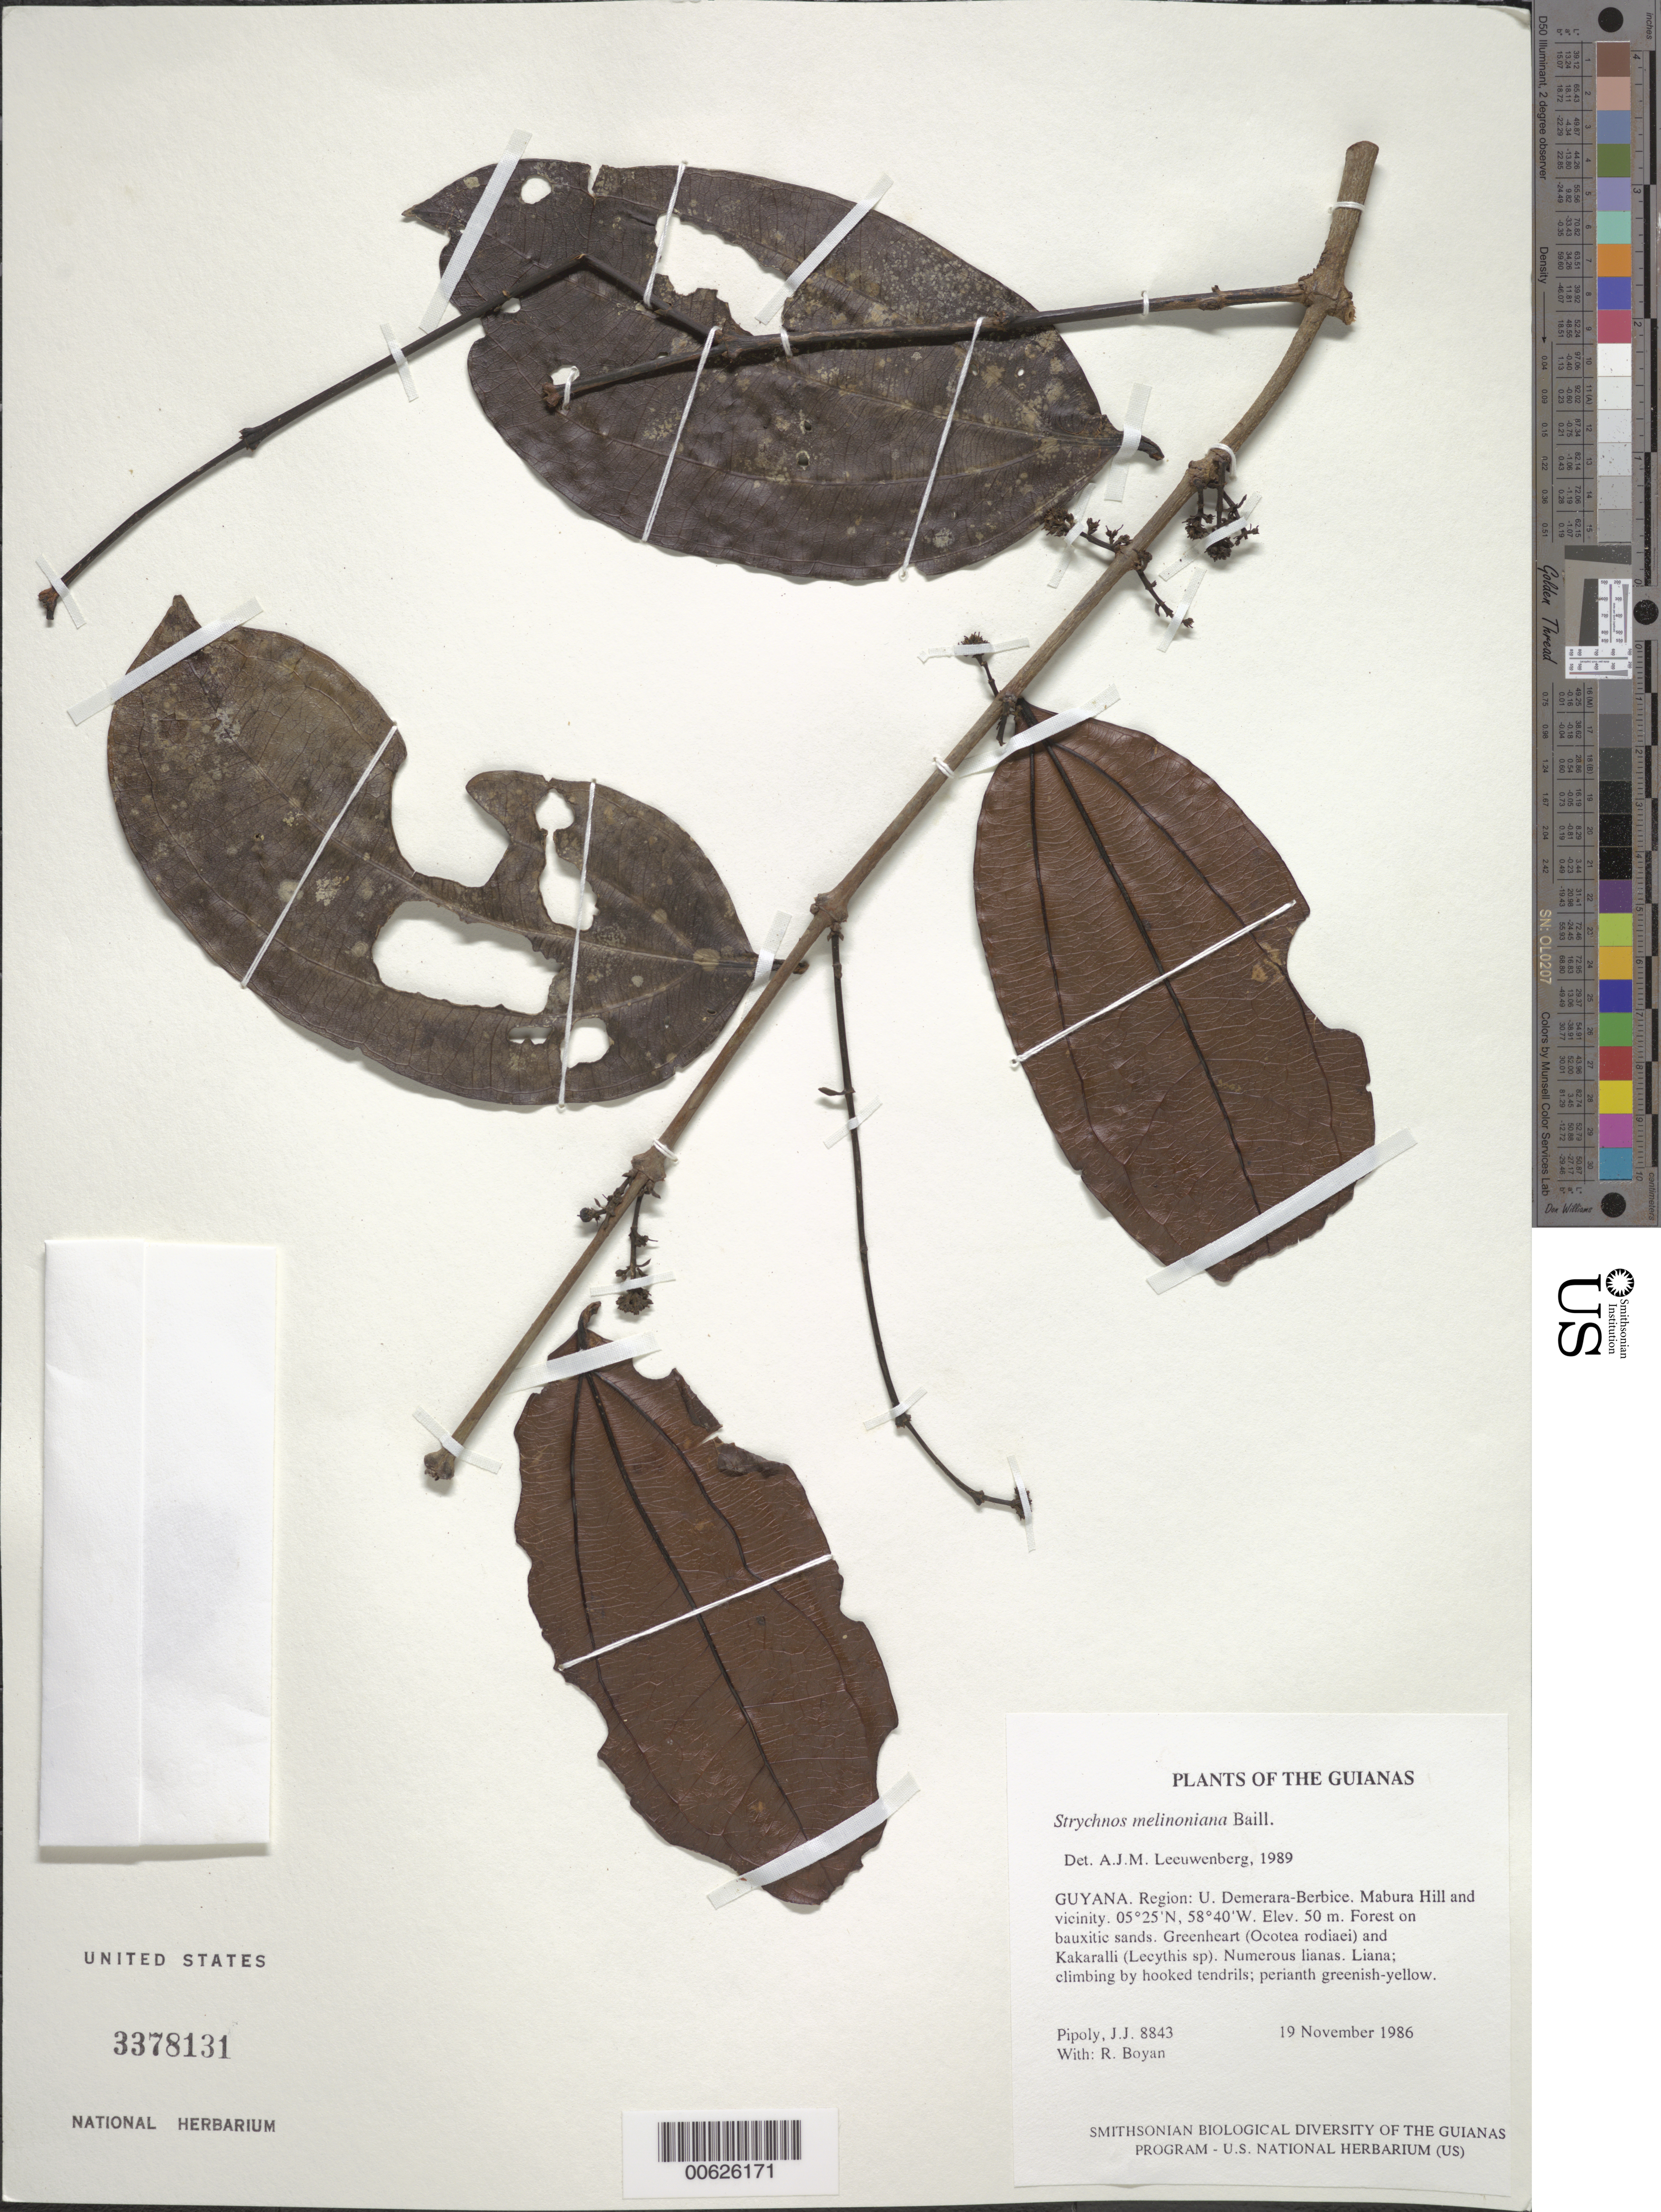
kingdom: Plantae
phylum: Tracheophyta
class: Magnoliopsida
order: Gentianales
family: Loganiaceae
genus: Strychnos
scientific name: Strychnos melinoniana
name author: Baill.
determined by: Leeuwenberg, A. J. M.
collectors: J. J. Pipoly & R. Boyan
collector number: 8843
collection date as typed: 19 November 1986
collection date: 1986-11-19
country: Guyana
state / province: U. Demerara-Berbice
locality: Mabura Hill and vicinity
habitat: Forest on bauxitic sands. Greenheart (Ocotea rodiaei) and Kakaralli (Lecythis sp). Numerous lianas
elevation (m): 50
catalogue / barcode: US 3378131